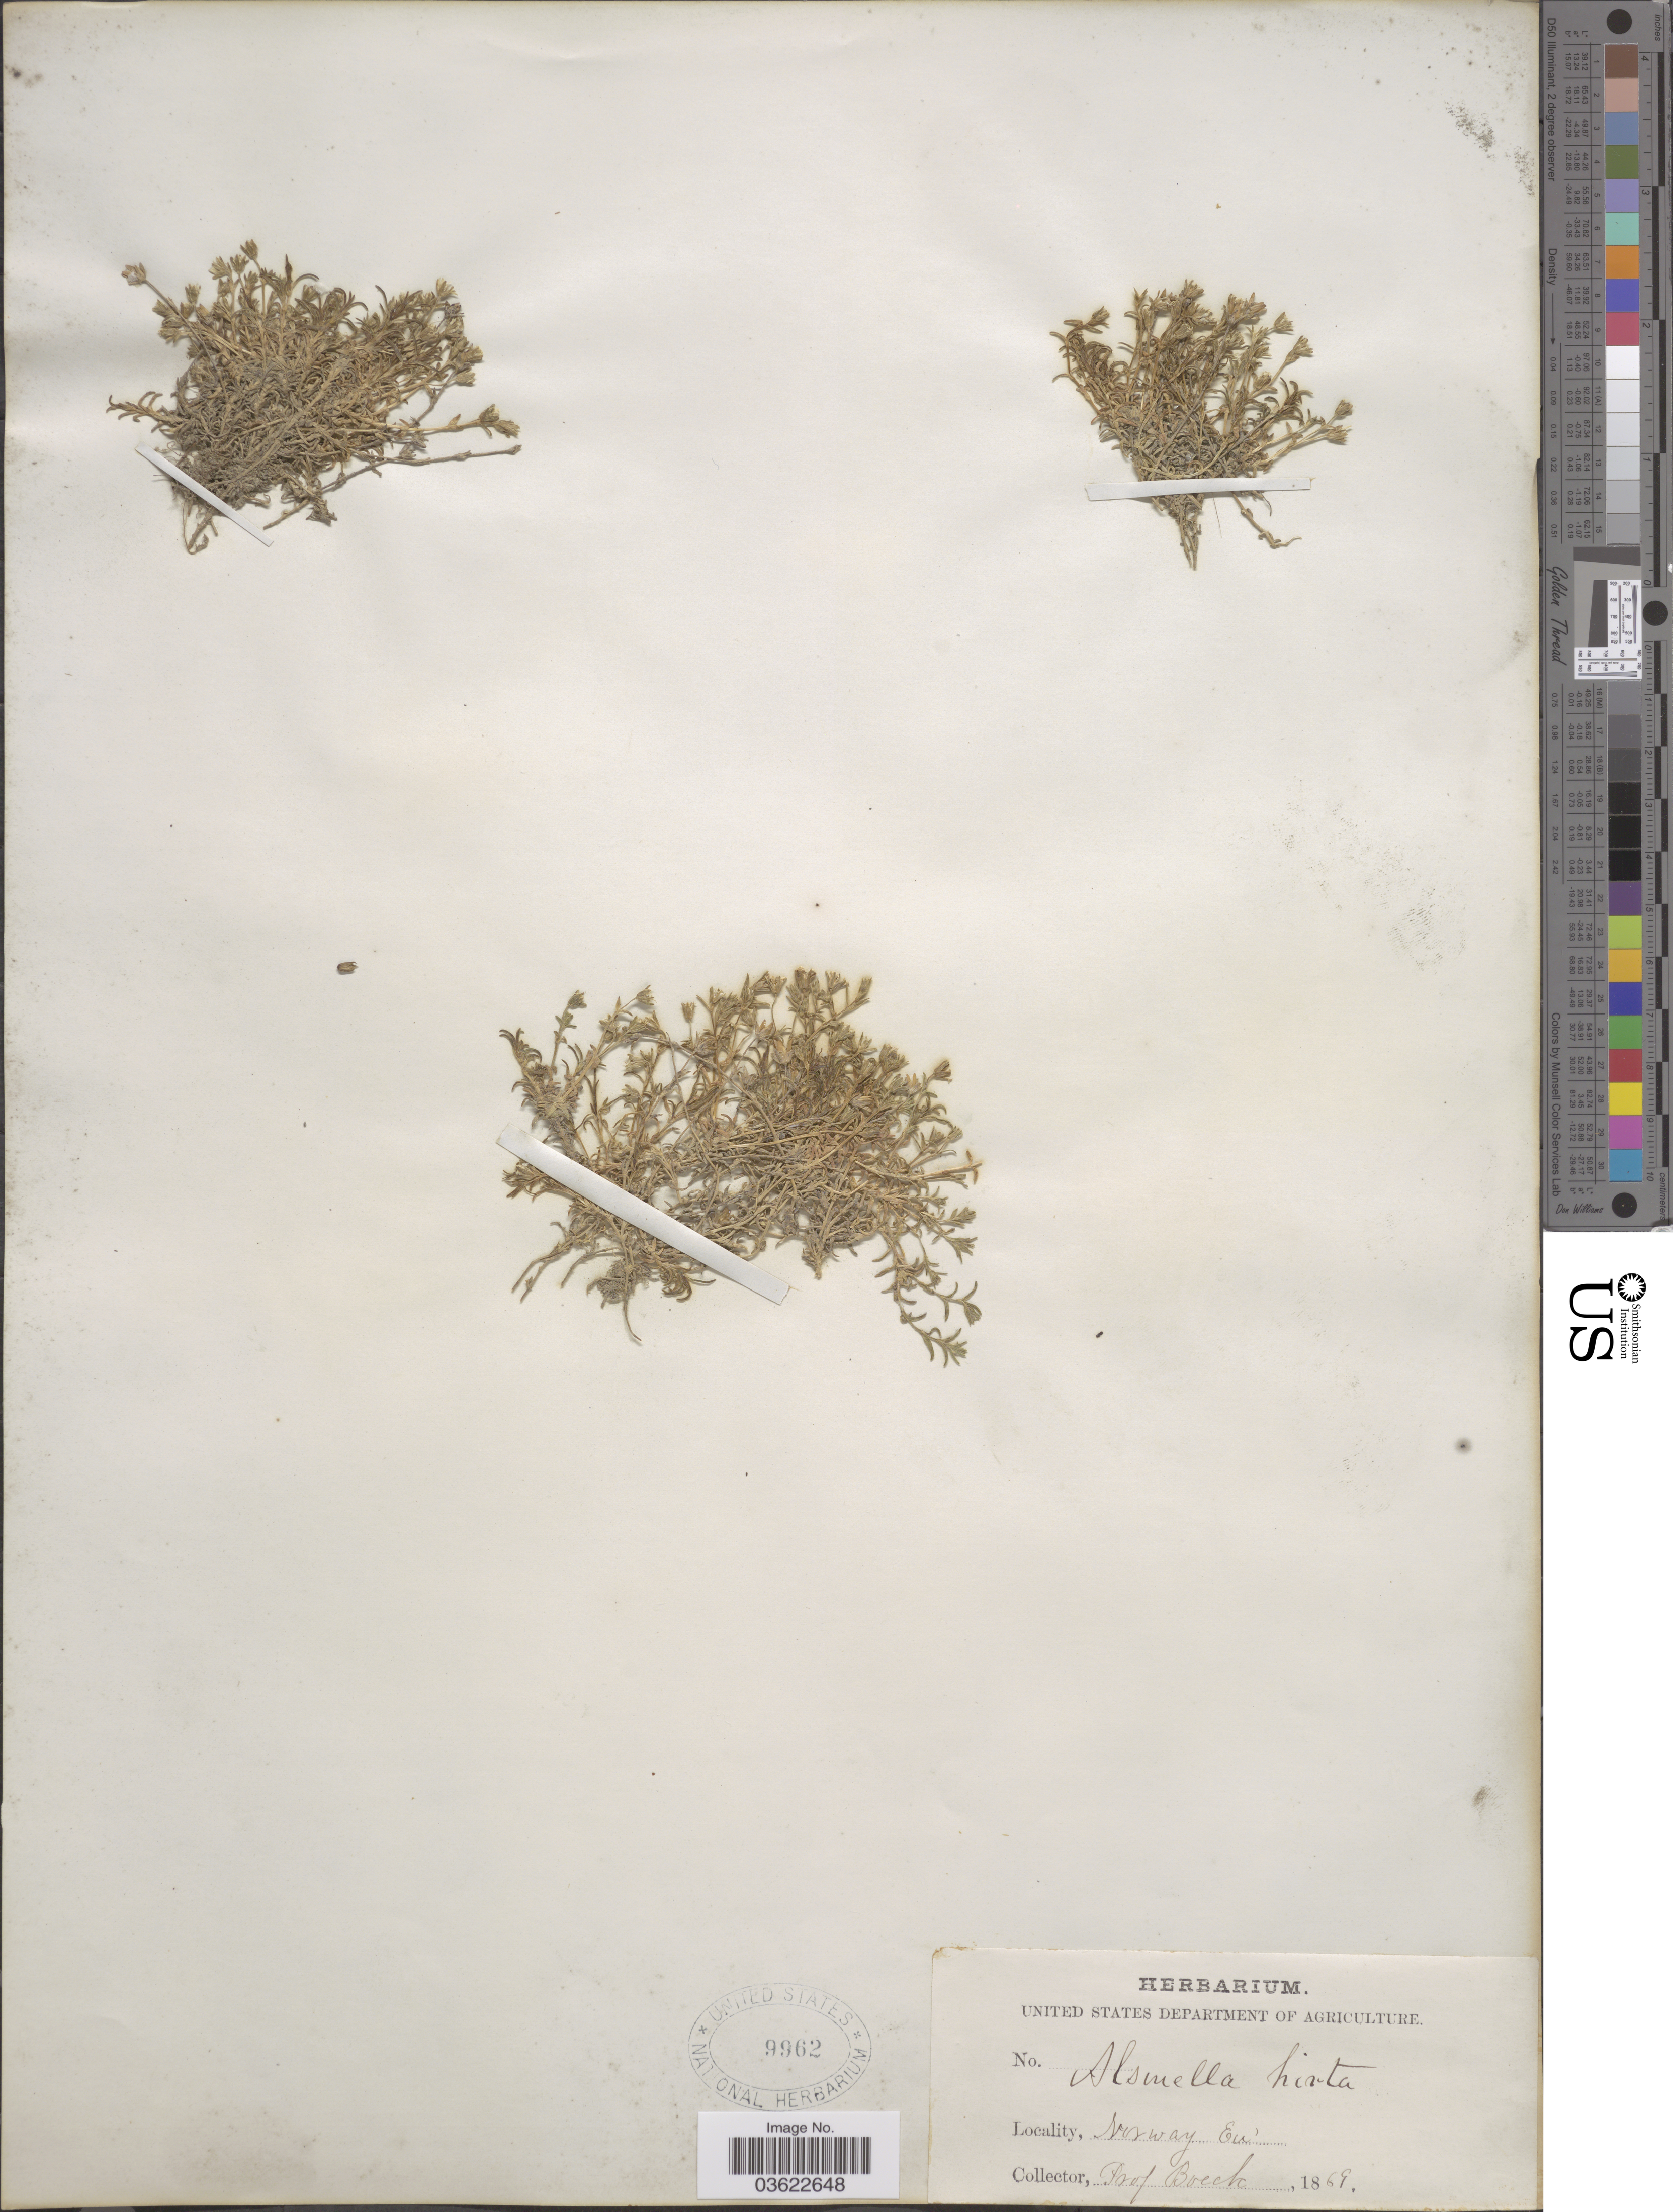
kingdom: Plantae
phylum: Tracheophyta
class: Magnoliopsida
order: Caryophyllales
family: Caryophyllaceae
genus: Arenaria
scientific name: Arenaria verna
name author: L.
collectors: Prof. Boeck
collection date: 1869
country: Norway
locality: Eu.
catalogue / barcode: US 9962